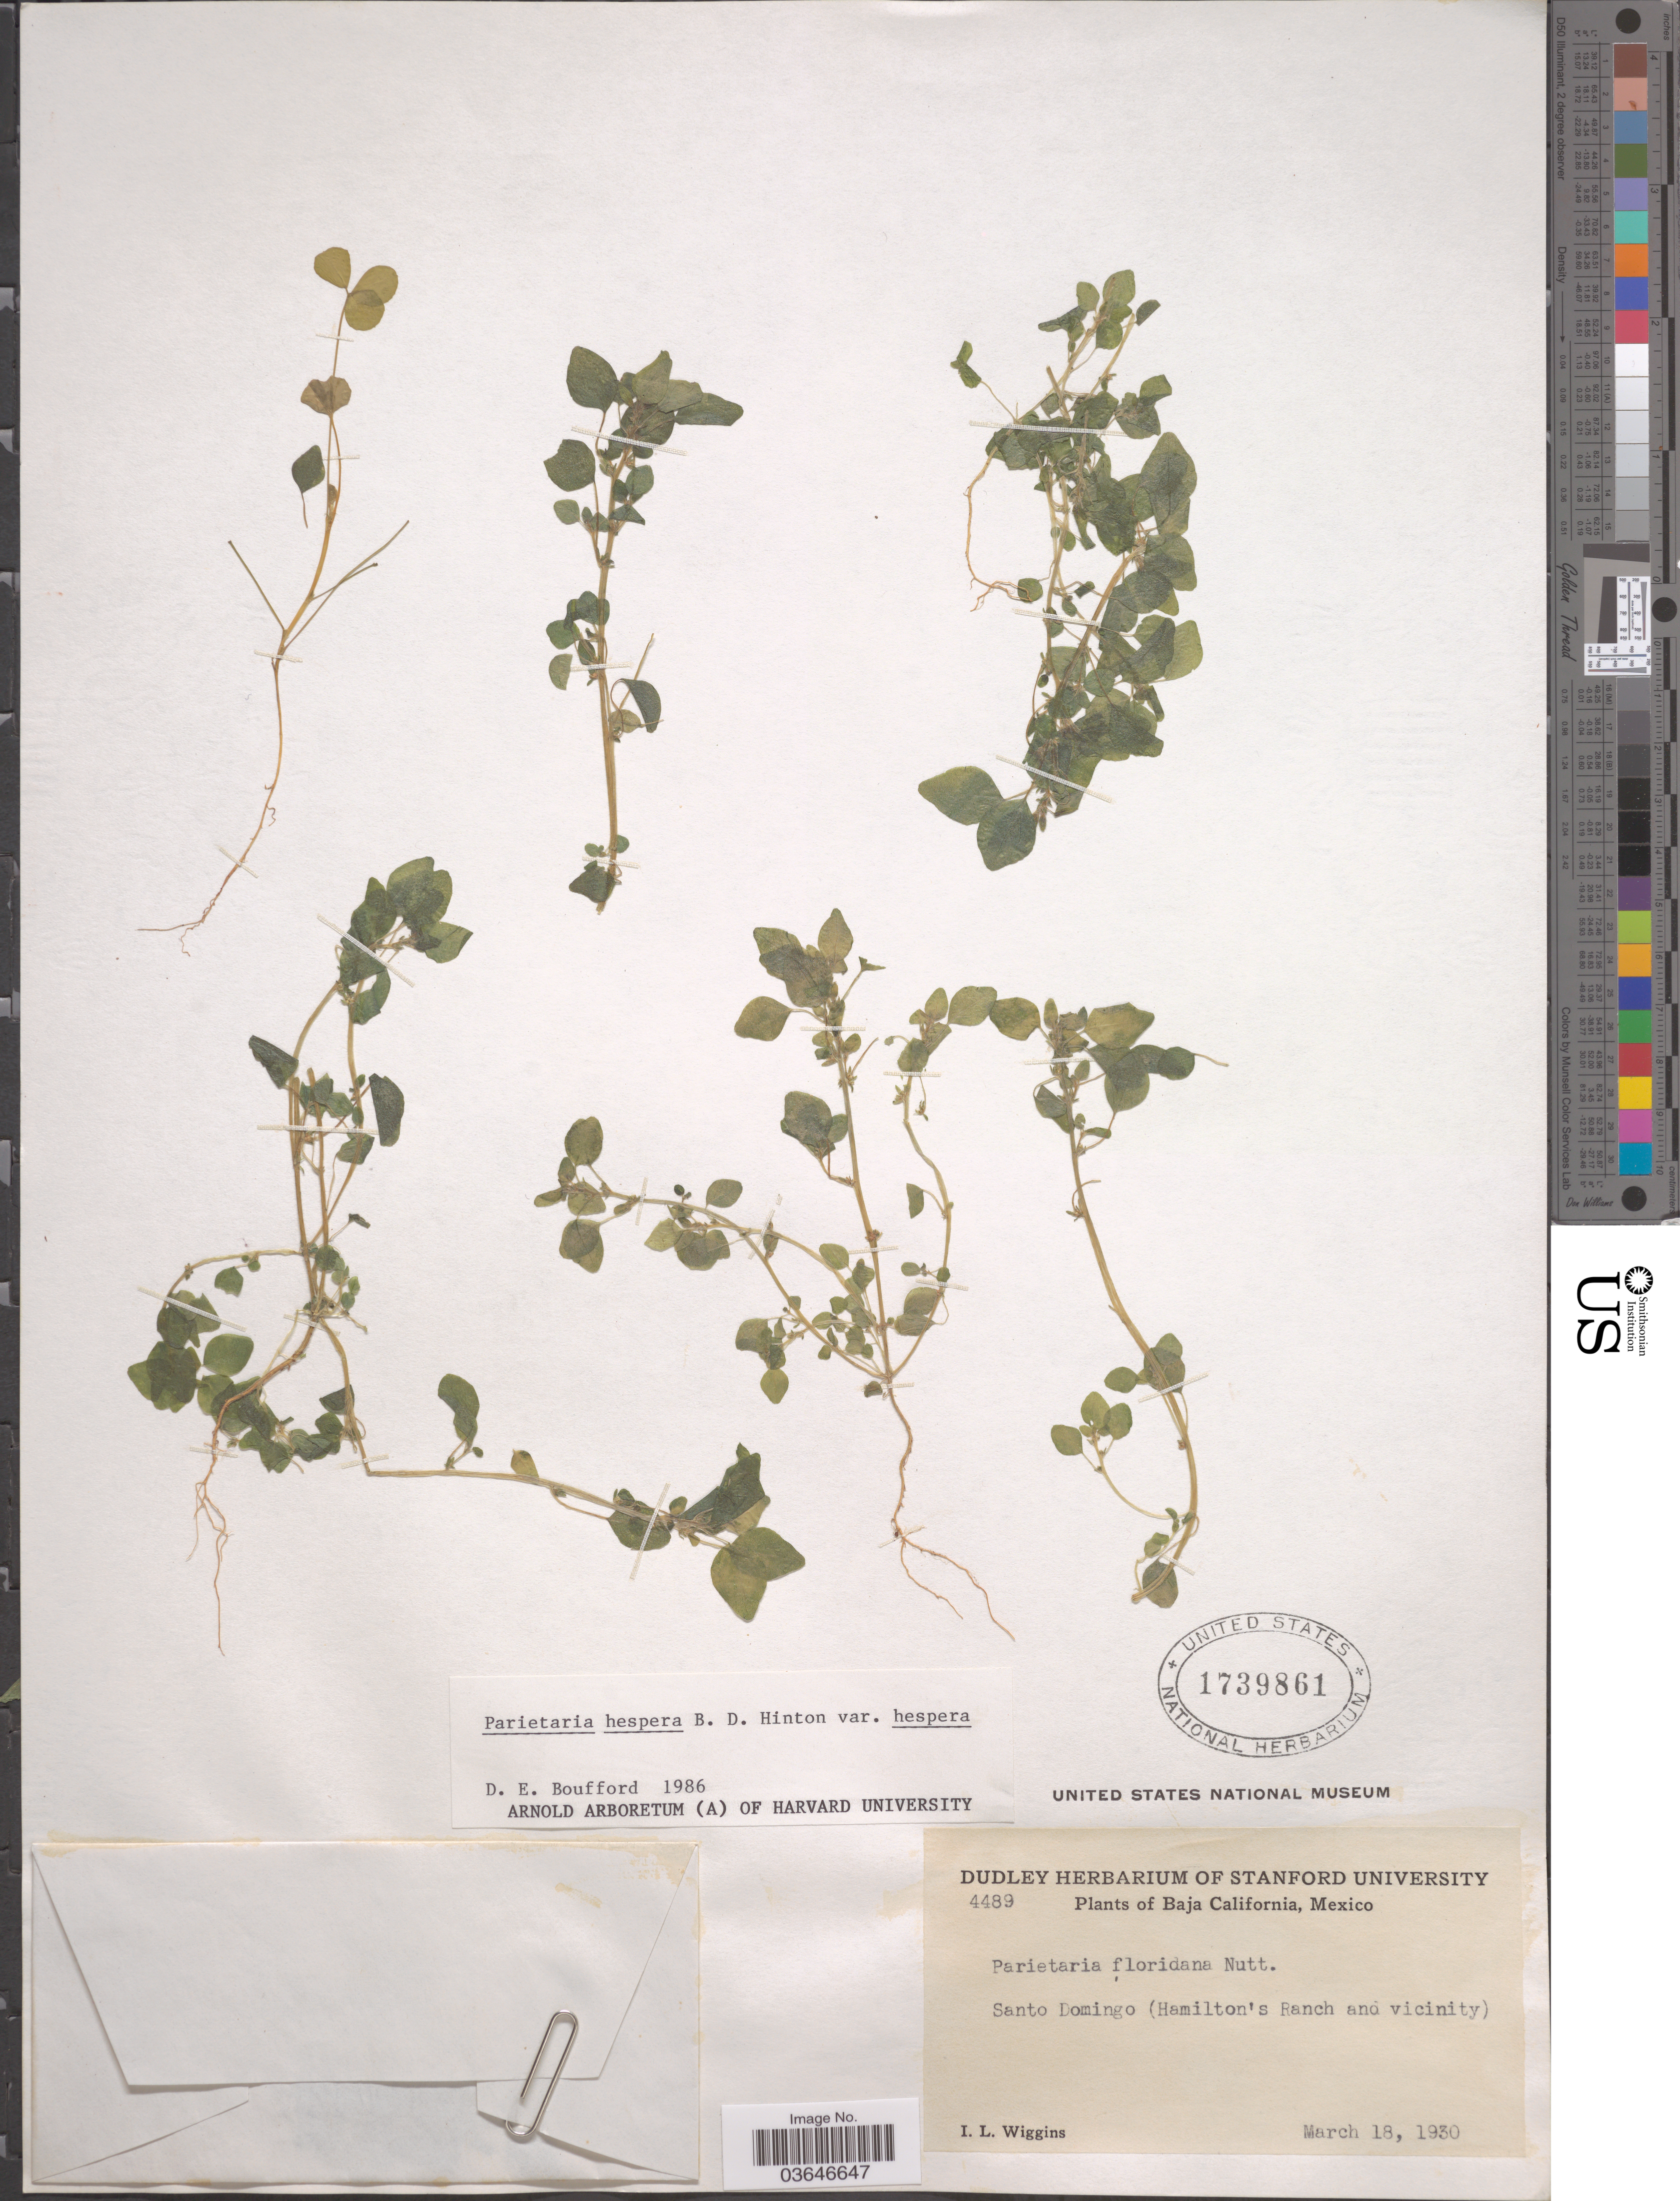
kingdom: Plantae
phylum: Tracheophyta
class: Magnoliopsida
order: Rosales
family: Urticaceae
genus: Parietaria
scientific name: Parietaria hespera var. hespera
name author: Hinton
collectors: I. L. Wiggins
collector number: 4489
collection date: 1930-03-18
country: Mexico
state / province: Baja California Sur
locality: Santo Domingo (Hamilton's Ranch and vicinity).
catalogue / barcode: US 1739861